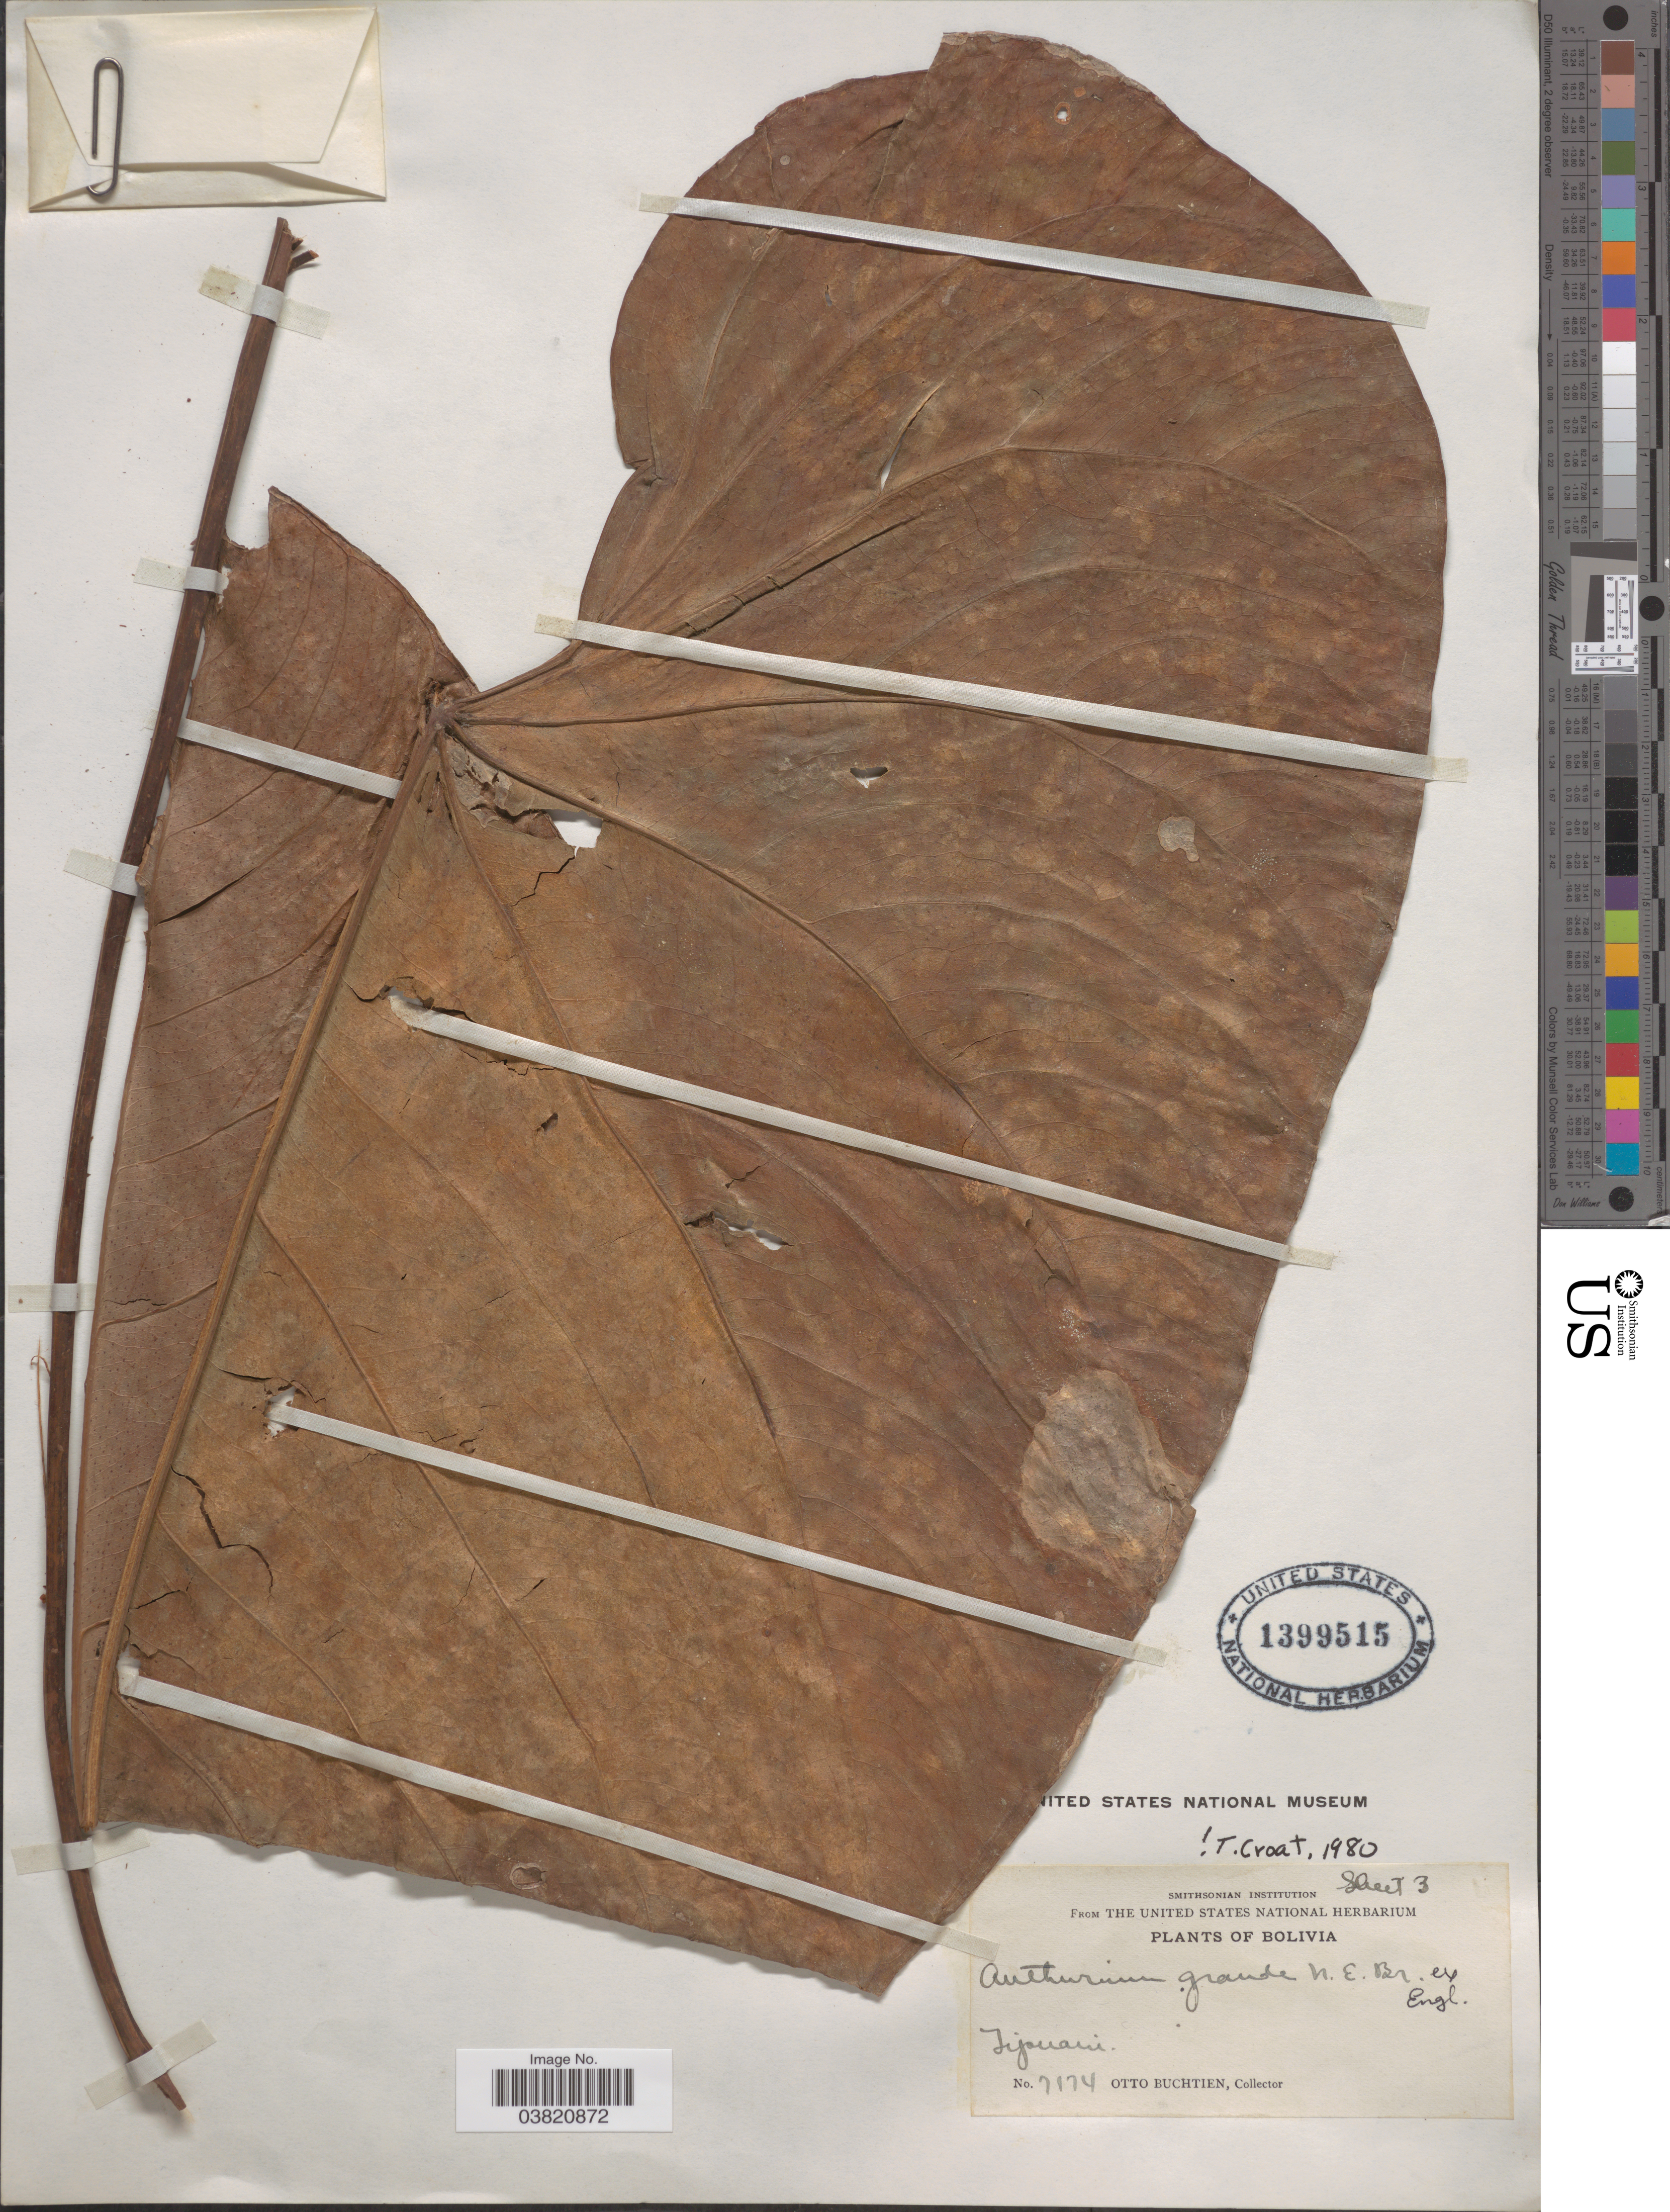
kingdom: Plantae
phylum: Tracheophyta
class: Liliopsida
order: Alismatales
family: Araceae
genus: Anthurium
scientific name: Anthurium grande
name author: N.E. Br. ex Engl.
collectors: O. Buchtien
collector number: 7174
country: Bolivia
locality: Tipuani.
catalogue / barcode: US 1399515